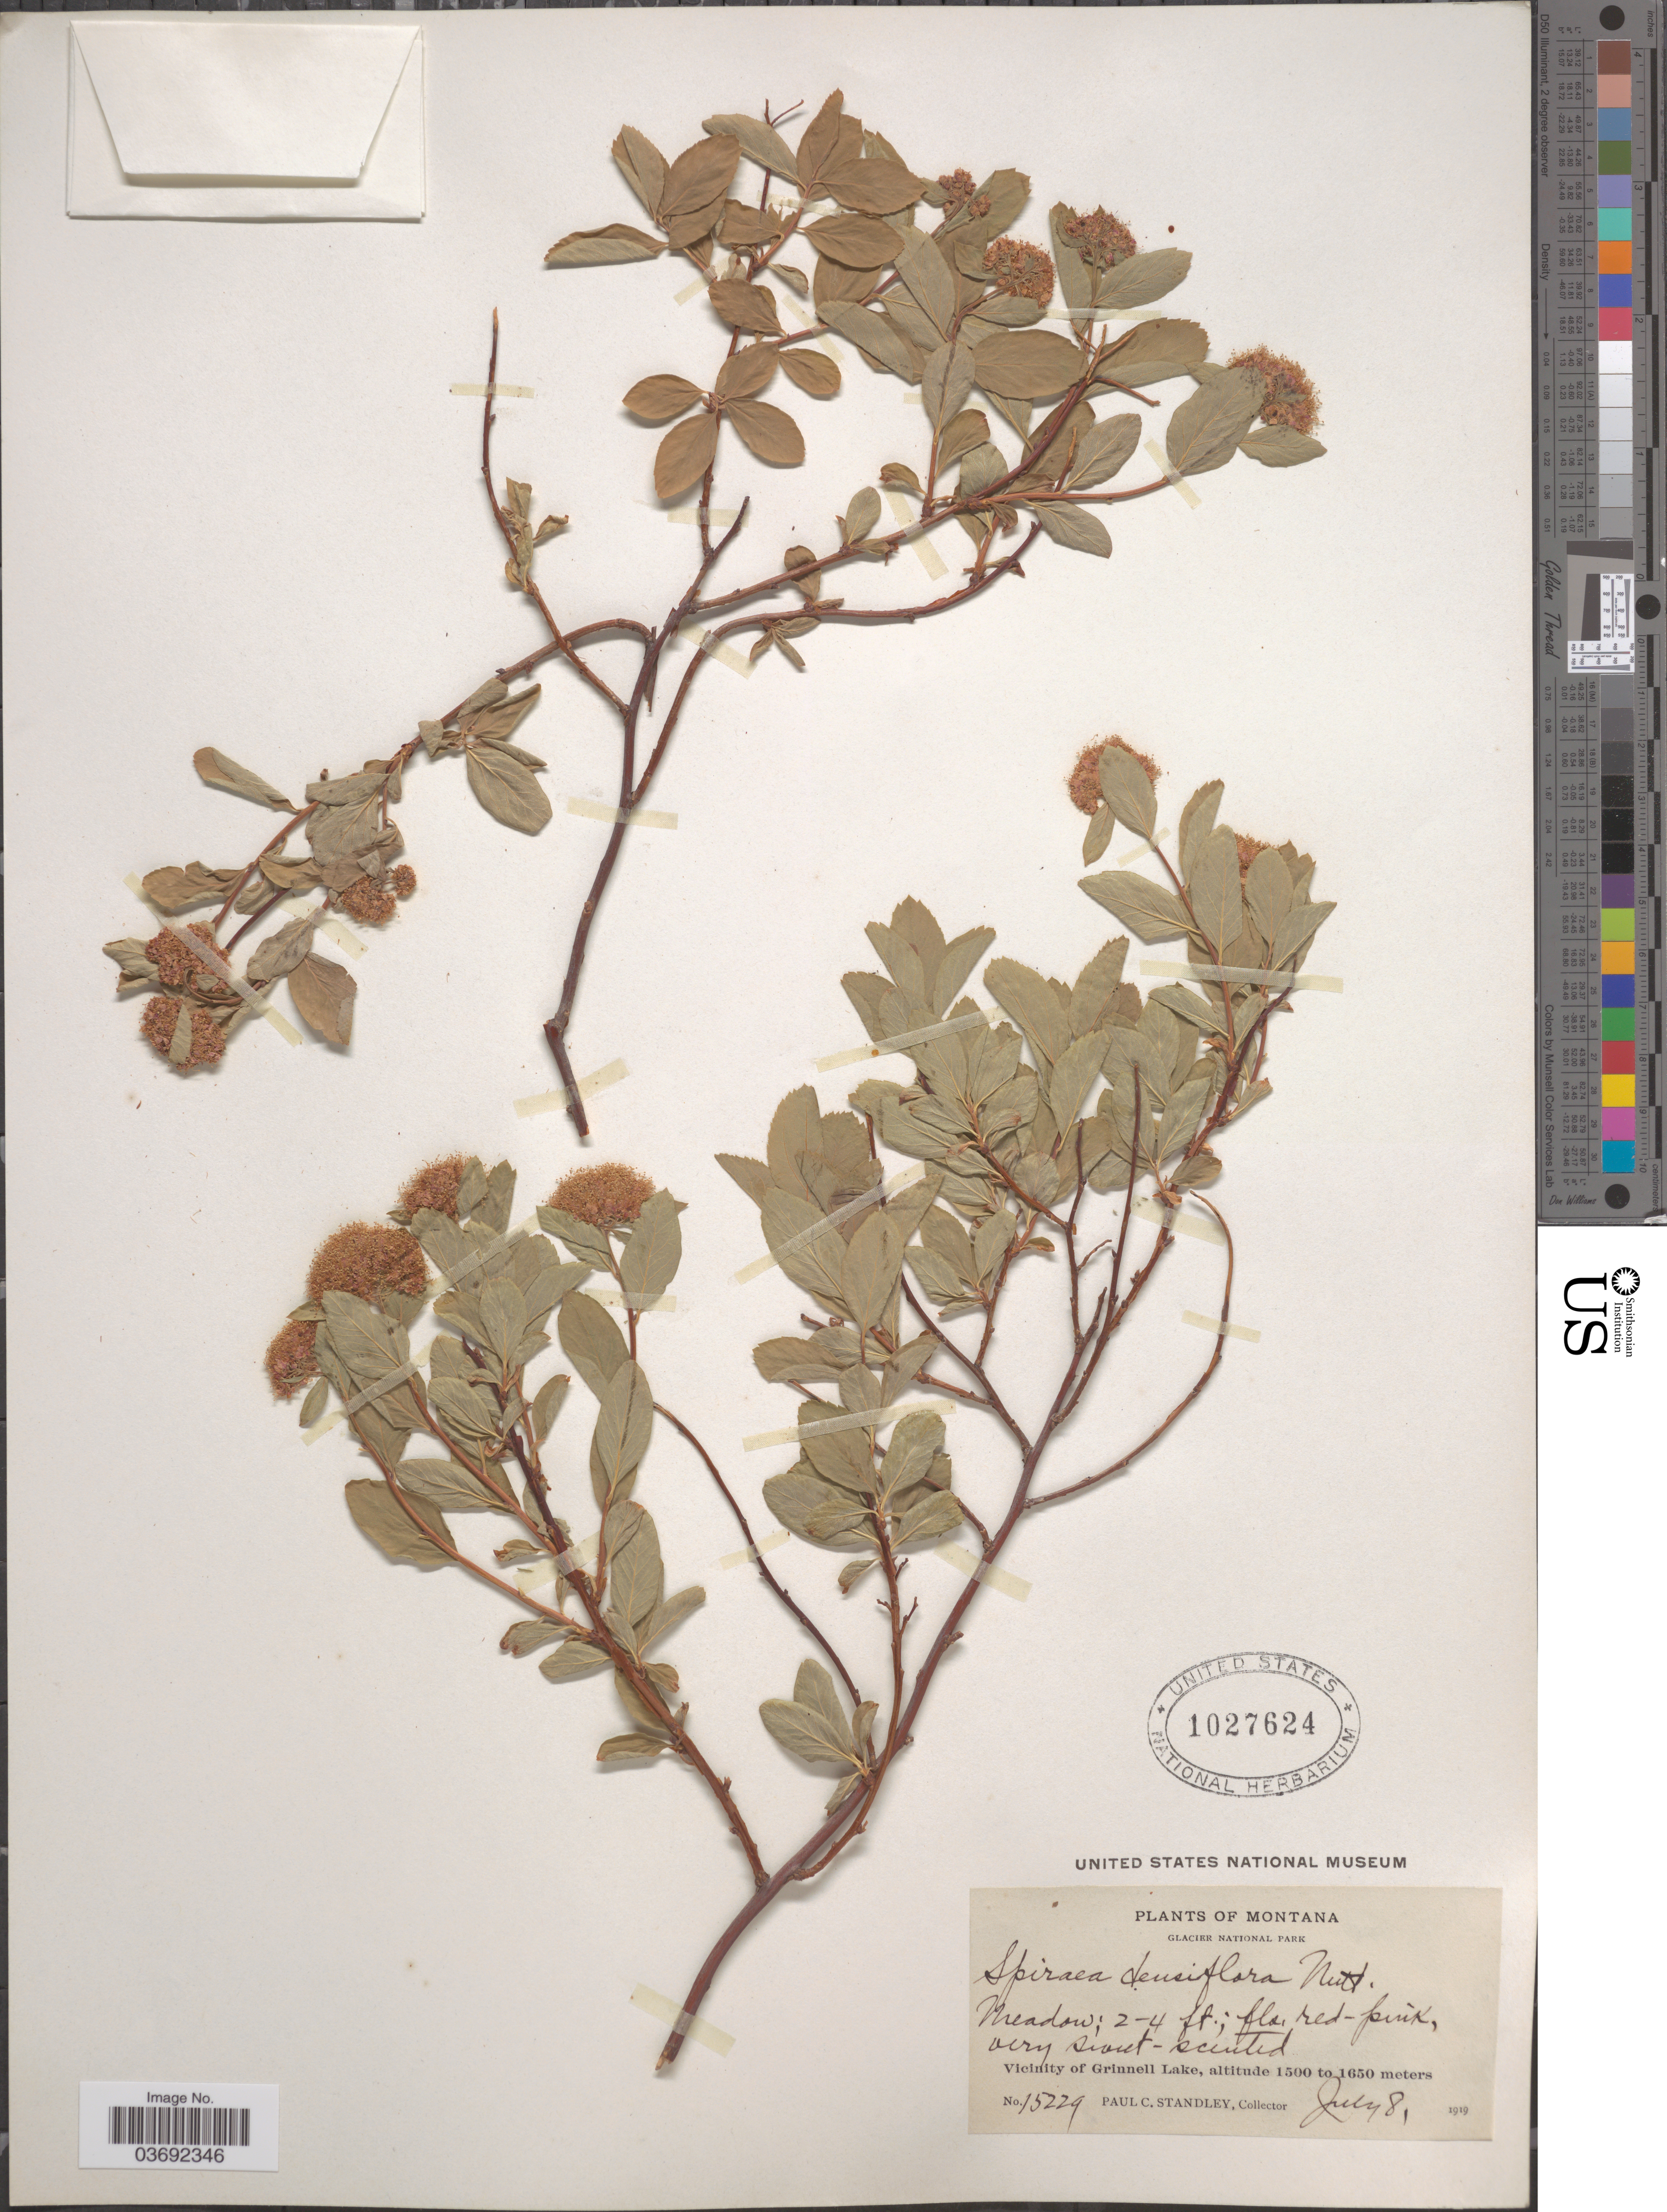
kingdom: Plantae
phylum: Tracheophyta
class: Magnoliopsida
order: Rosales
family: Rosaceae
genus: Spiraea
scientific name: Spiraea densiflora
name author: Nutt. ex Greenm.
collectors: P. C. Standley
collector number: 15229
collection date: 1919-07-08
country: United States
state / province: Montana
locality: Glacier National Park. Vicinity of Grinnell Lake.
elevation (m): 1500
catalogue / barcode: US 1027624